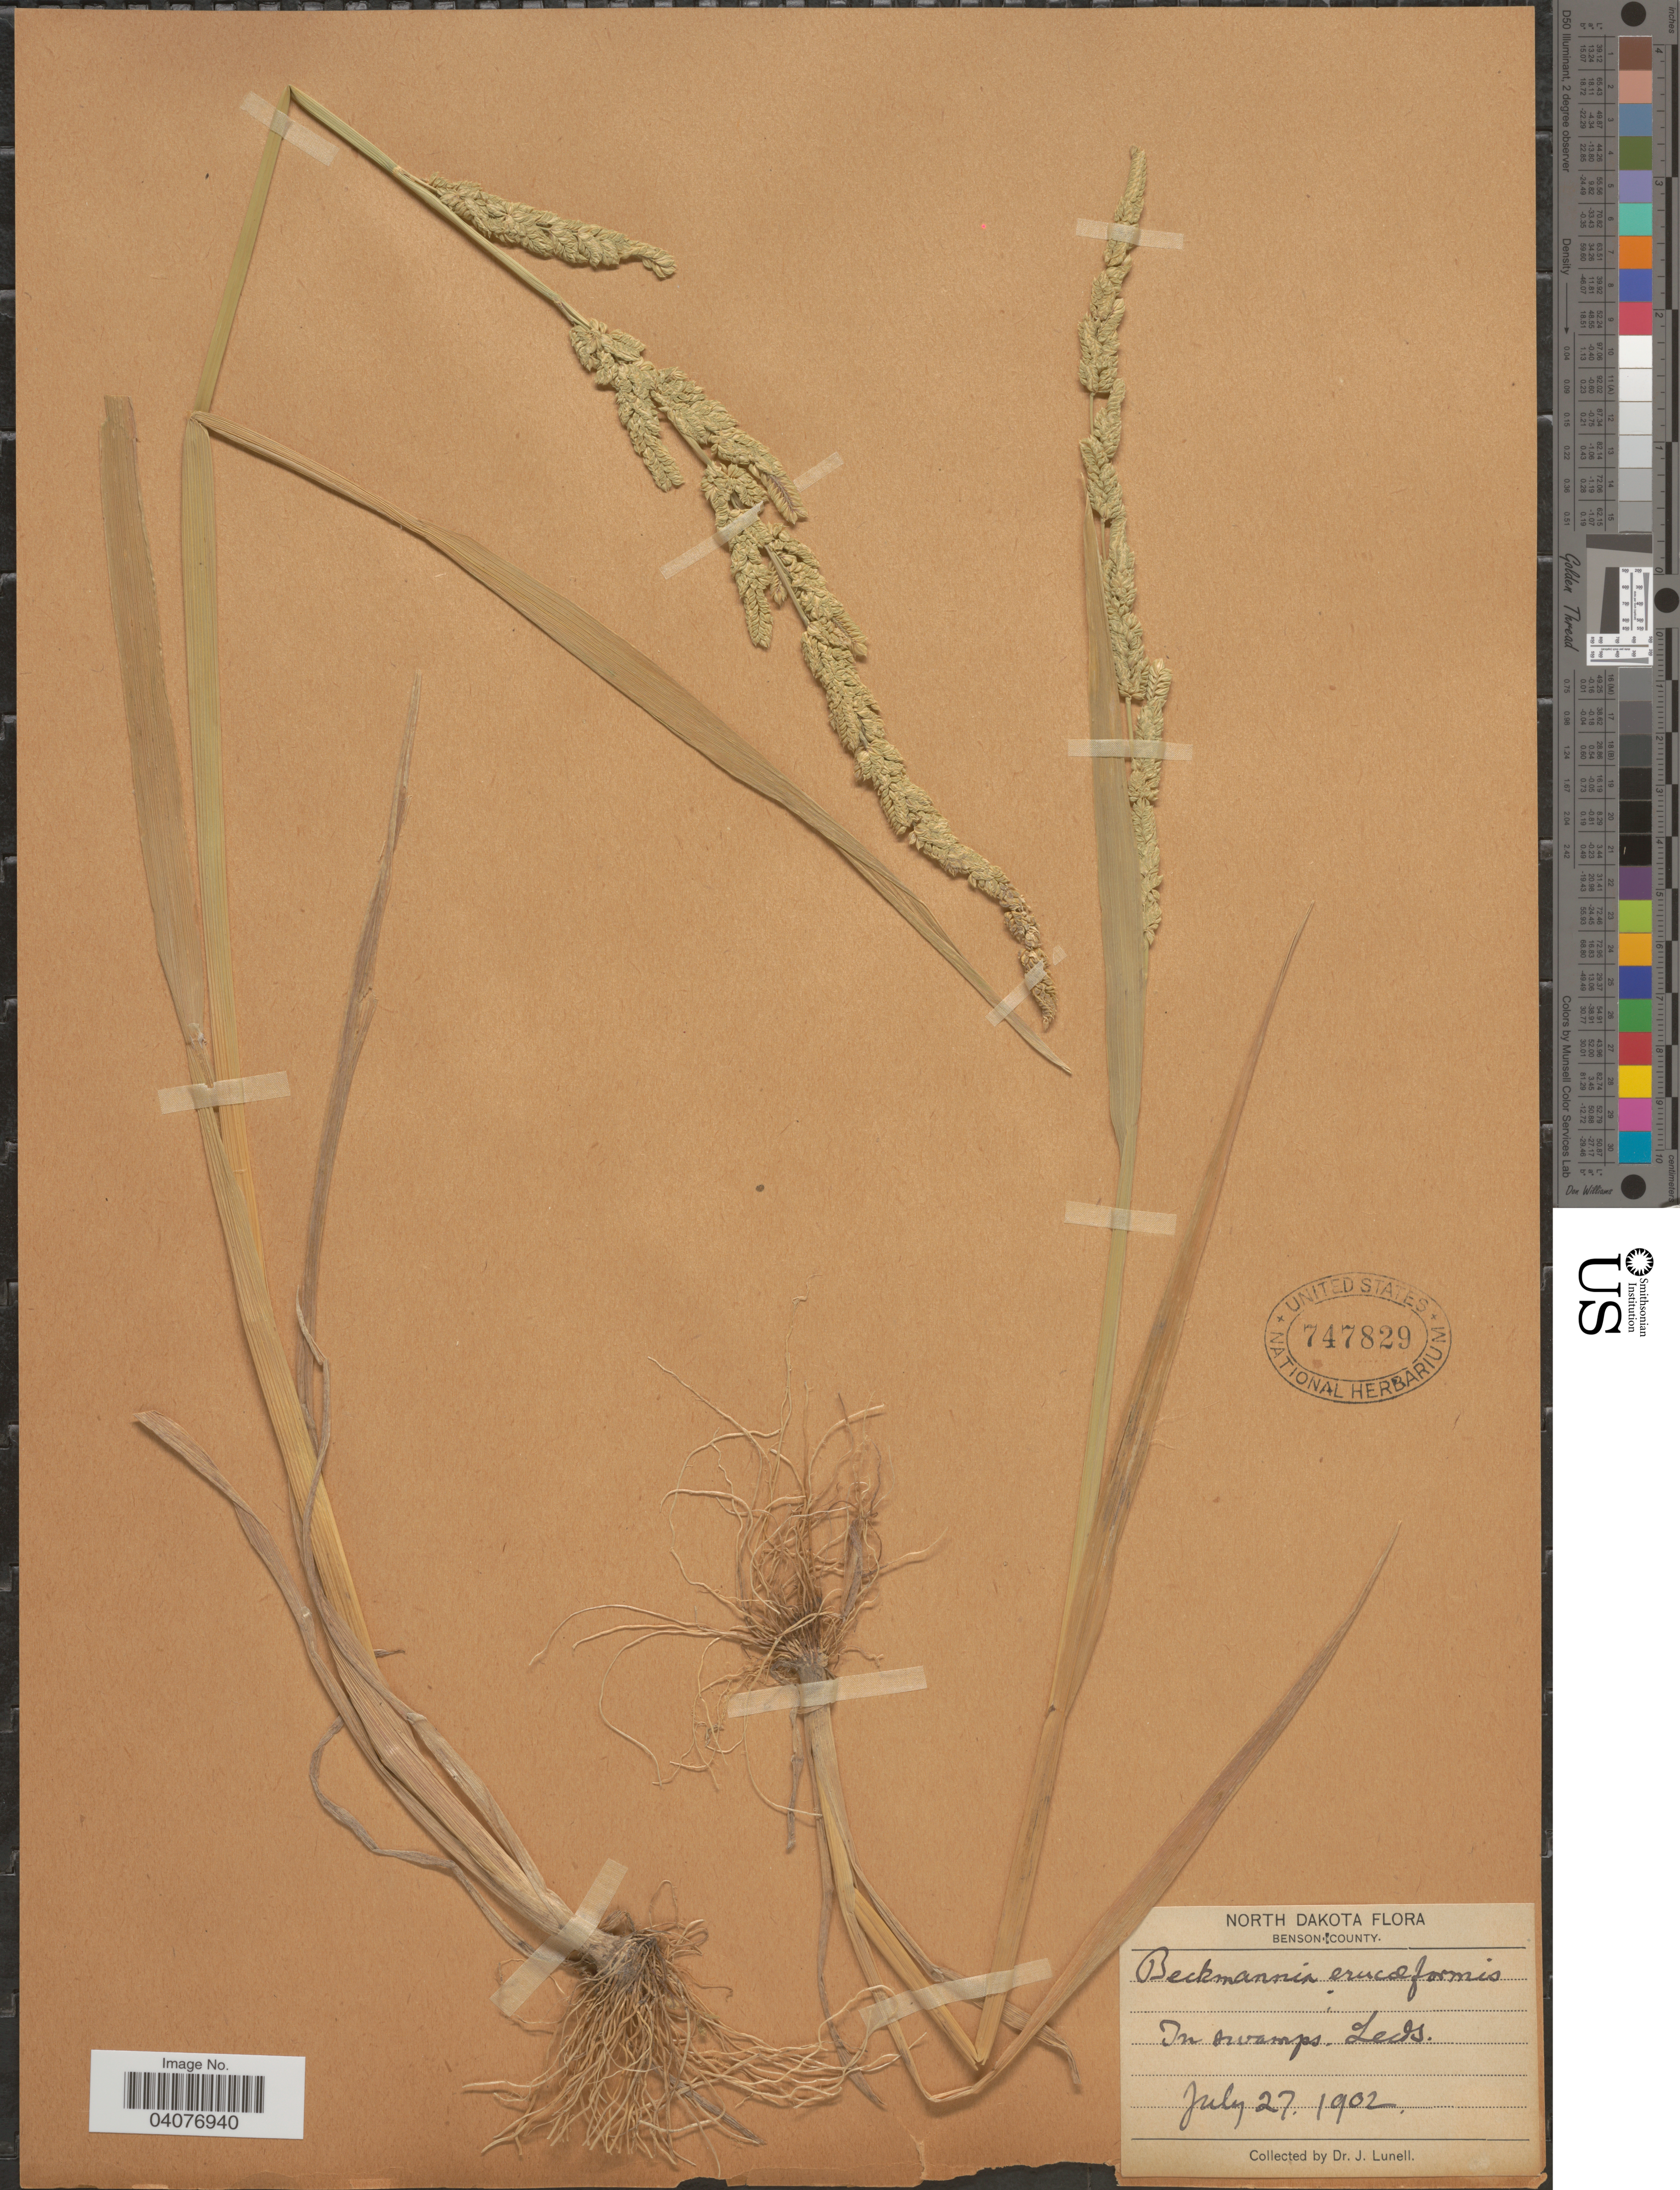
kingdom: Plantae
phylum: Tracheophyta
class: Liliopsida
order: Poales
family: Poaceae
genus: Beckmannia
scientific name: Beckmannia syzigachne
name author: (Steud.) Fernald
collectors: J. Lunell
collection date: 1902-07-27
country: United States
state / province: North Dakota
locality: Benson County. In swamps. Leeds.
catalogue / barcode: US 747829